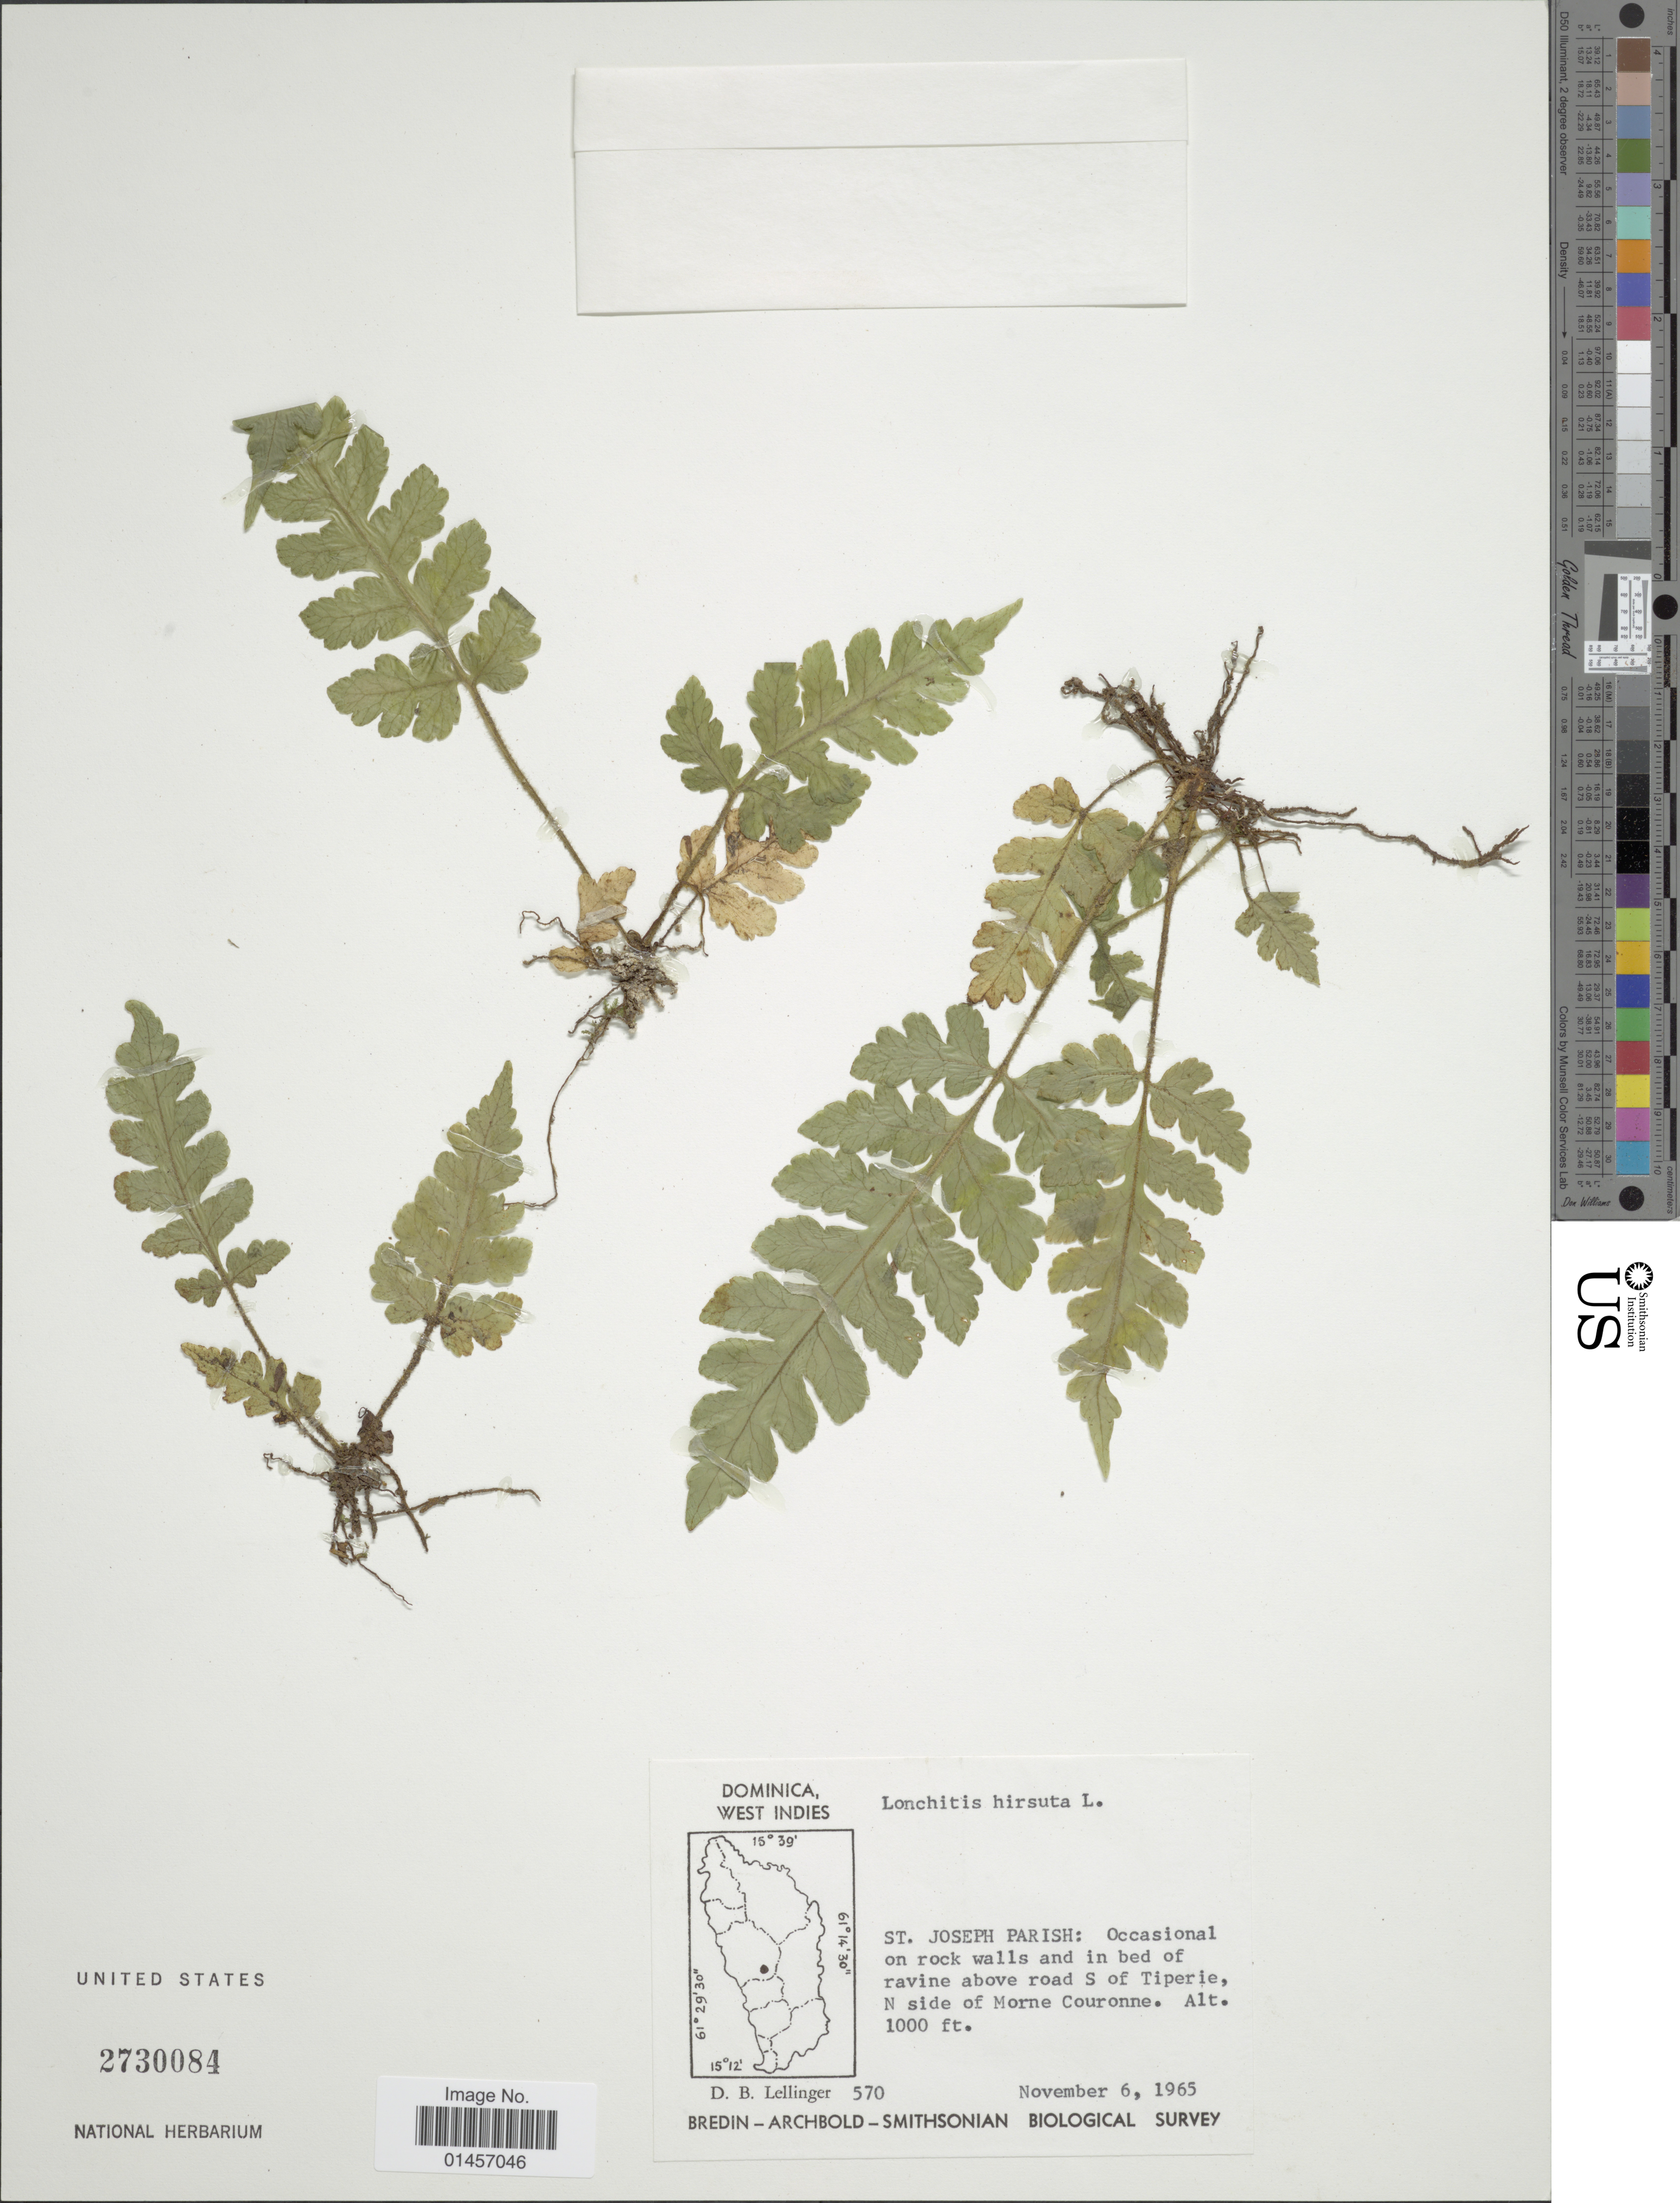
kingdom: Plantae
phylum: Tracheophyta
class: Polypodiopsida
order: Polypodiales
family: Lonchitidaceae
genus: Lonchitis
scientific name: Lonchitis hirsuta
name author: L.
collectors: D. B. Lellinger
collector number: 570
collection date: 1965-10-06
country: Dominica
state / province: St. Joseph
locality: Dominica, St. Joseph Parish: Occasional on rock walls and in bed of ravine above road S of Tiperie, N side of Morne Couronne.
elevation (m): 305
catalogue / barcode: US 2730084